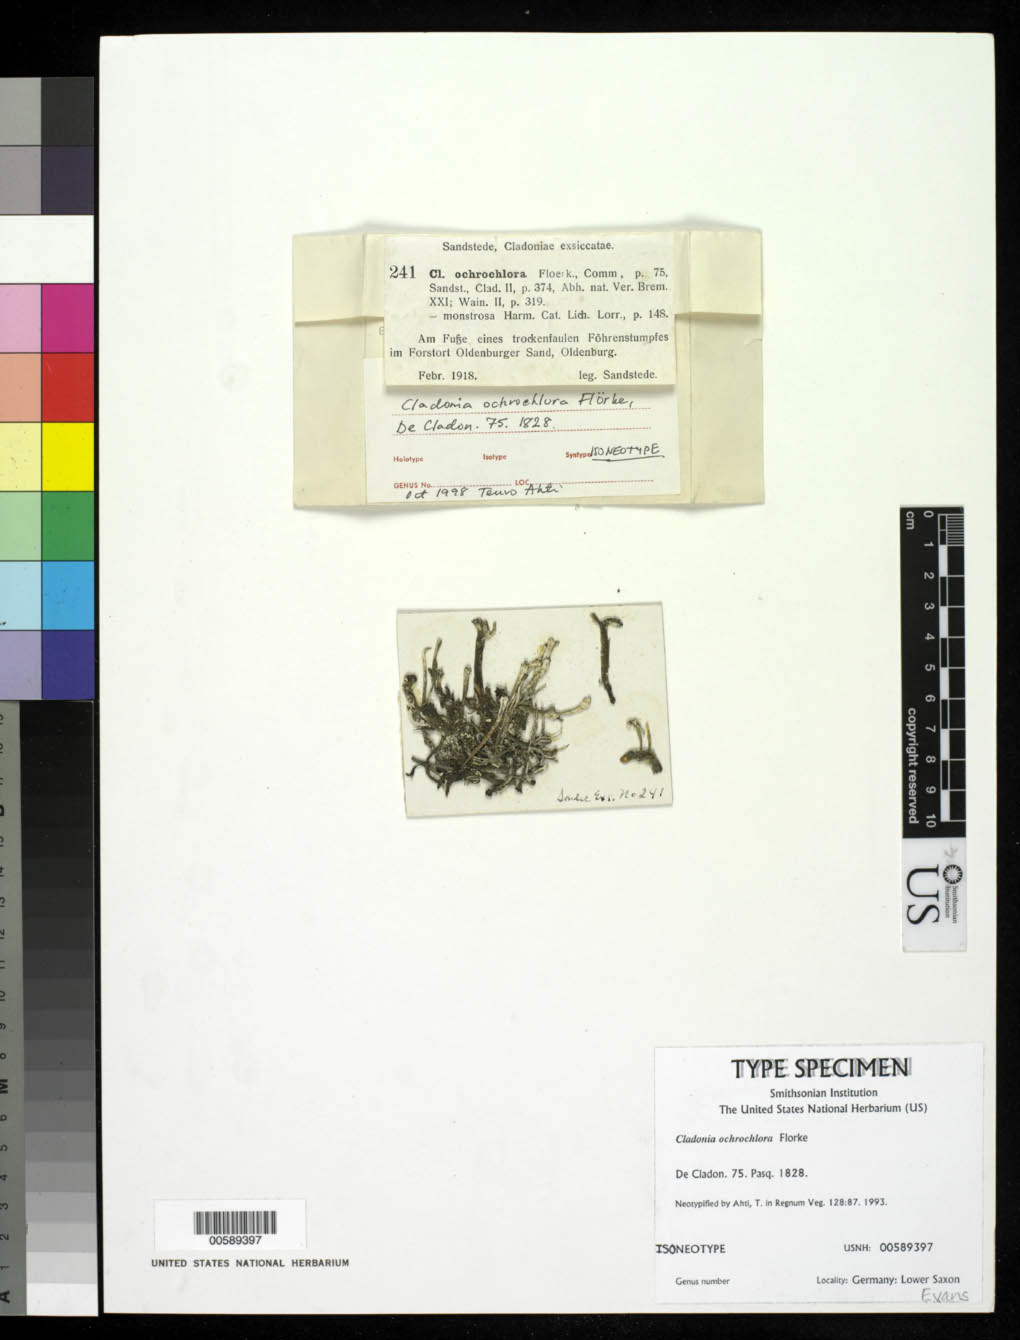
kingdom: Fungi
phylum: Ascomycota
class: Lecanoromycetes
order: Lecanorales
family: Cladoniaceae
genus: Cladonia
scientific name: Cladonia ochrochlora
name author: Flörke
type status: Isoneotype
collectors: H. Sandstede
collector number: Sandst., Clad. Exs. 241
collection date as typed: Feb 1918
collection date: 1918-02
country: Germany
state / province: Niedersachsen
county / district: Oldenburg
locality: Oldenburger Sand.